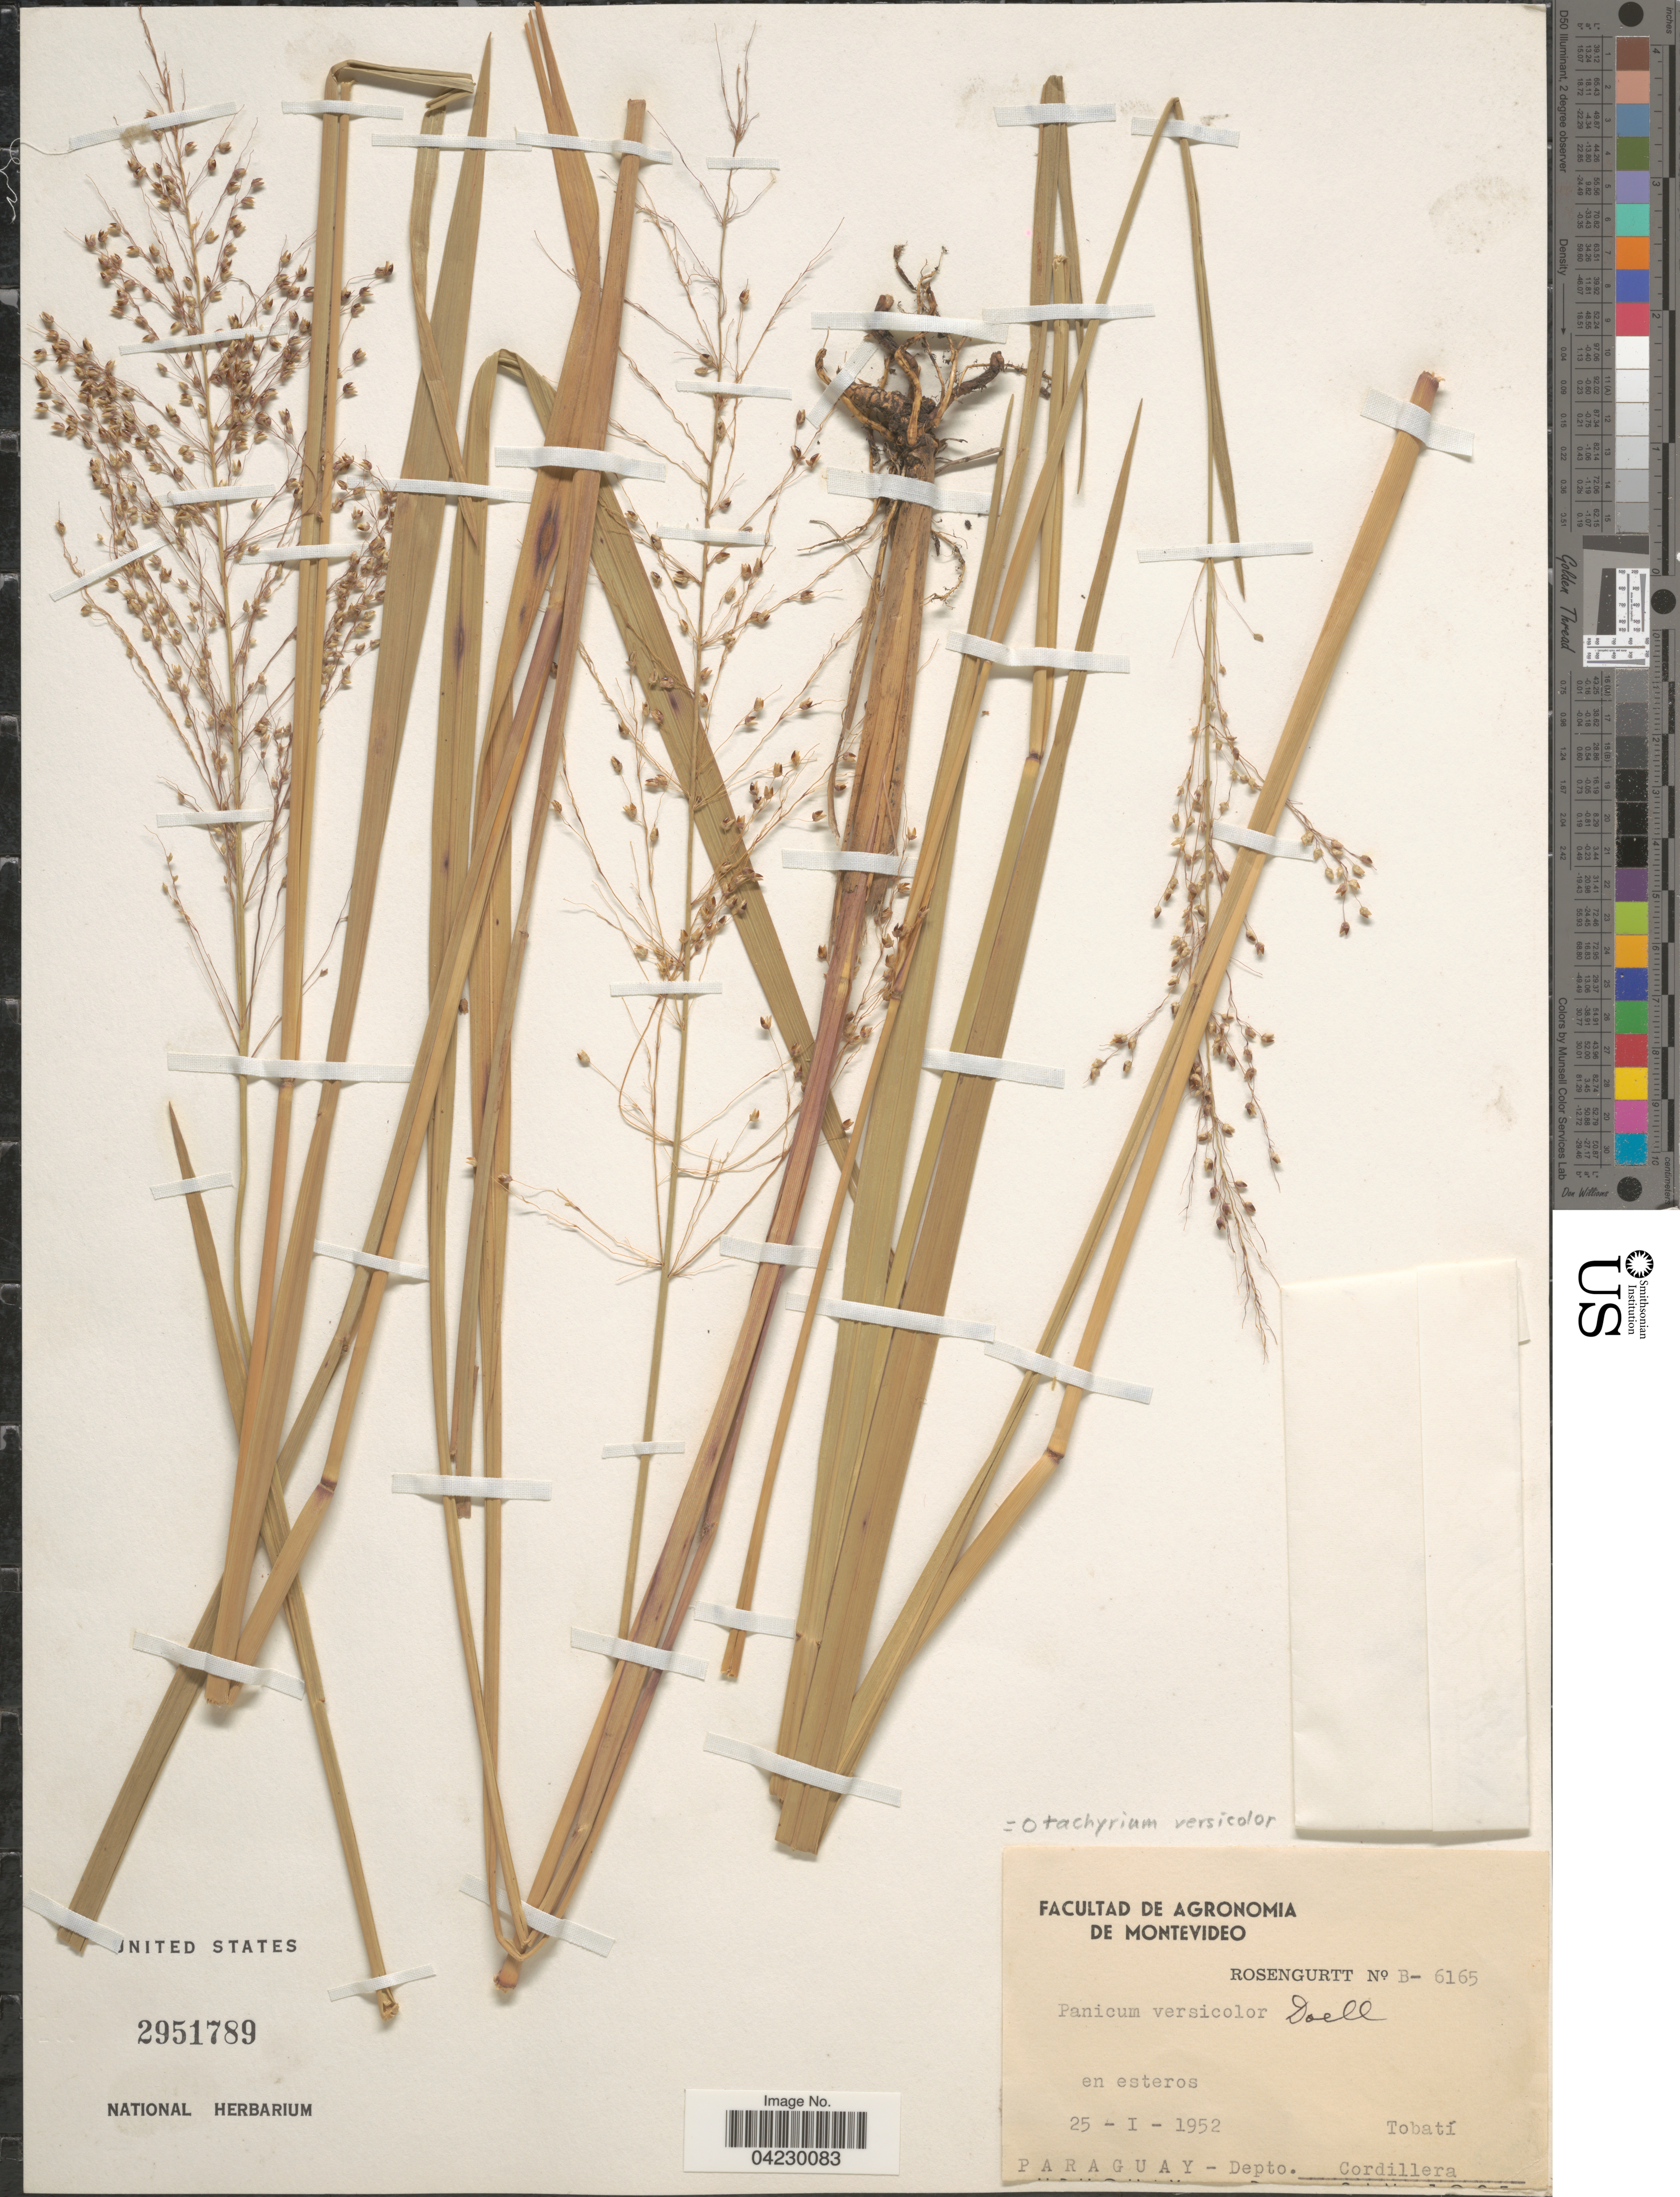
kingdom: Plantae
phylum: Tracheophyta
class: Liliopsida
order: Poales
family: Poaceae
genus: Otachyrium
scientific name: Otachyrium versicolor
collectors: Rosengurtt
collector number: B-6165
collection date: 1952-01-25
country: Paraguay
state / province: Cordillera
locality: En esteros. Tobatí. Depto. Cordillera.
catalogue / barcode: US 2951789